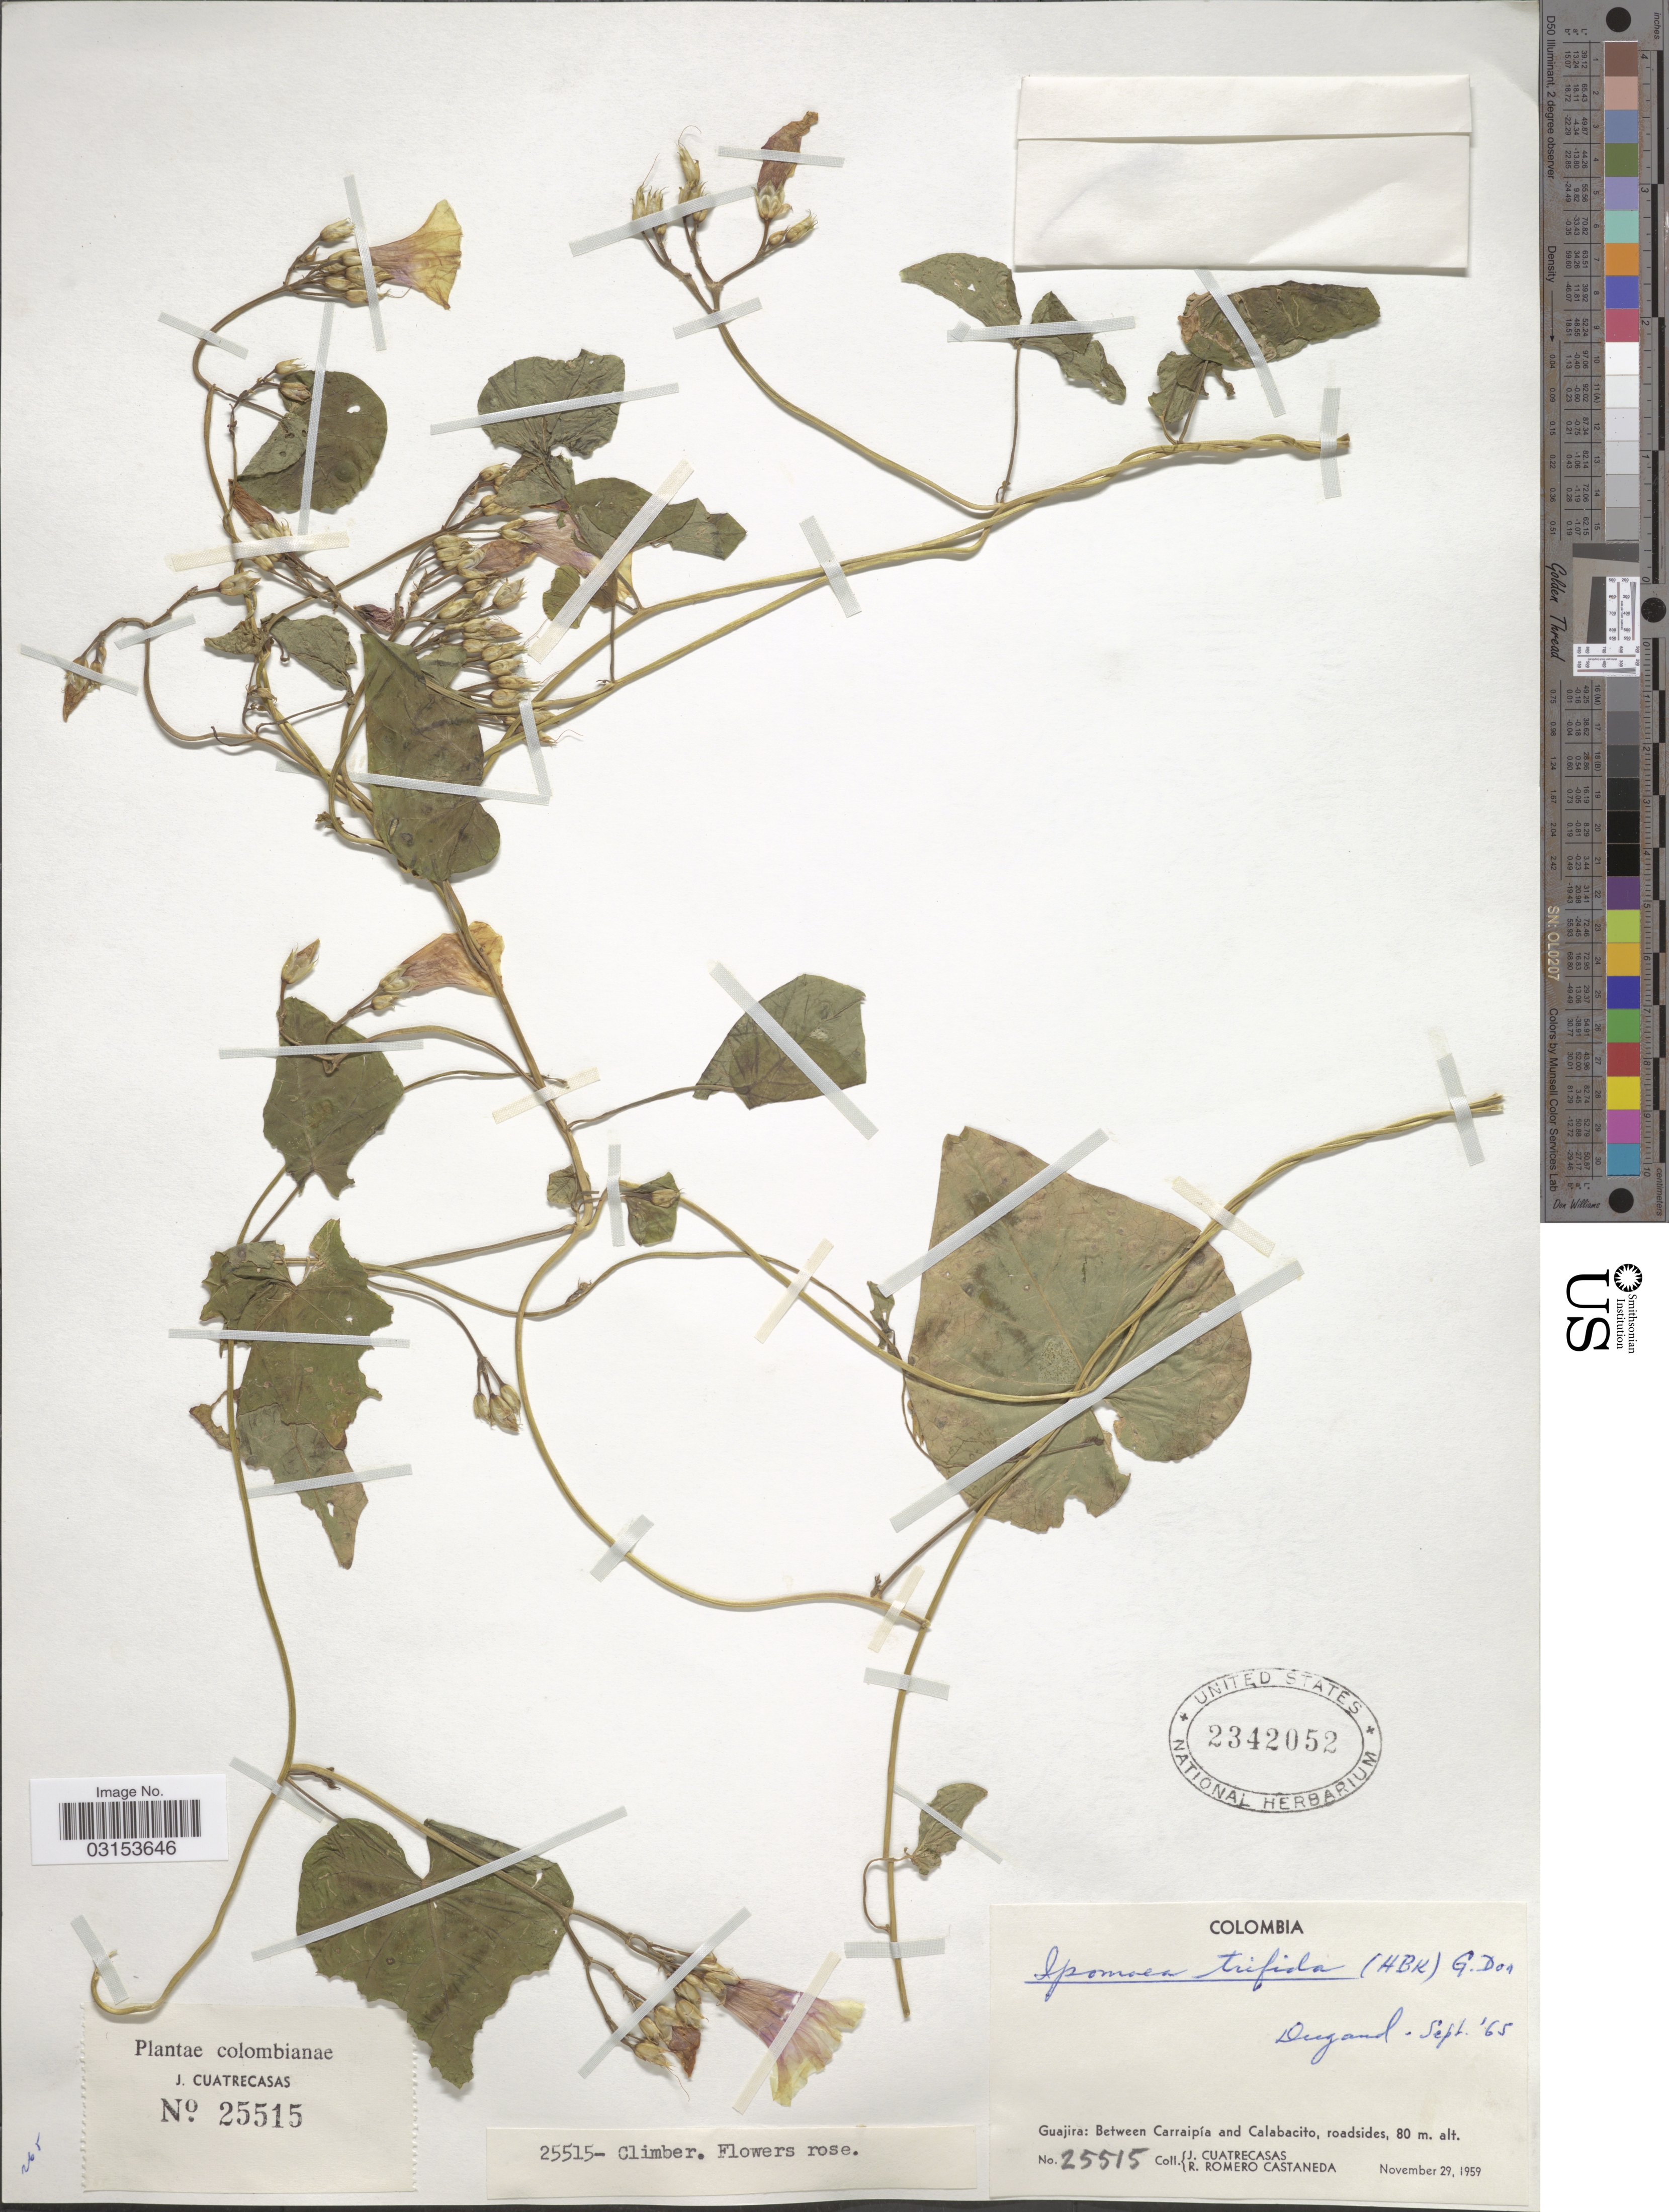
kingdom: Plantae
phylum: Tracheophyta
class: Magnoliopsida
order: Solanales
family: Convolvulaceae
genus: Ipomoea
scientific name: Ipomoea trifida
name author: (Kunth) G. Don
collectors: J. Cuatrecasas & R. Romero Castañeda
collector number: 25515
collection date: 1959-11-29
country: Colombia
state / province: La Guajira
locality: Guajira: Between Carraipía and Calabacito, roadsides.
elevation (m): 80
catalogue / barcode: US 2342052